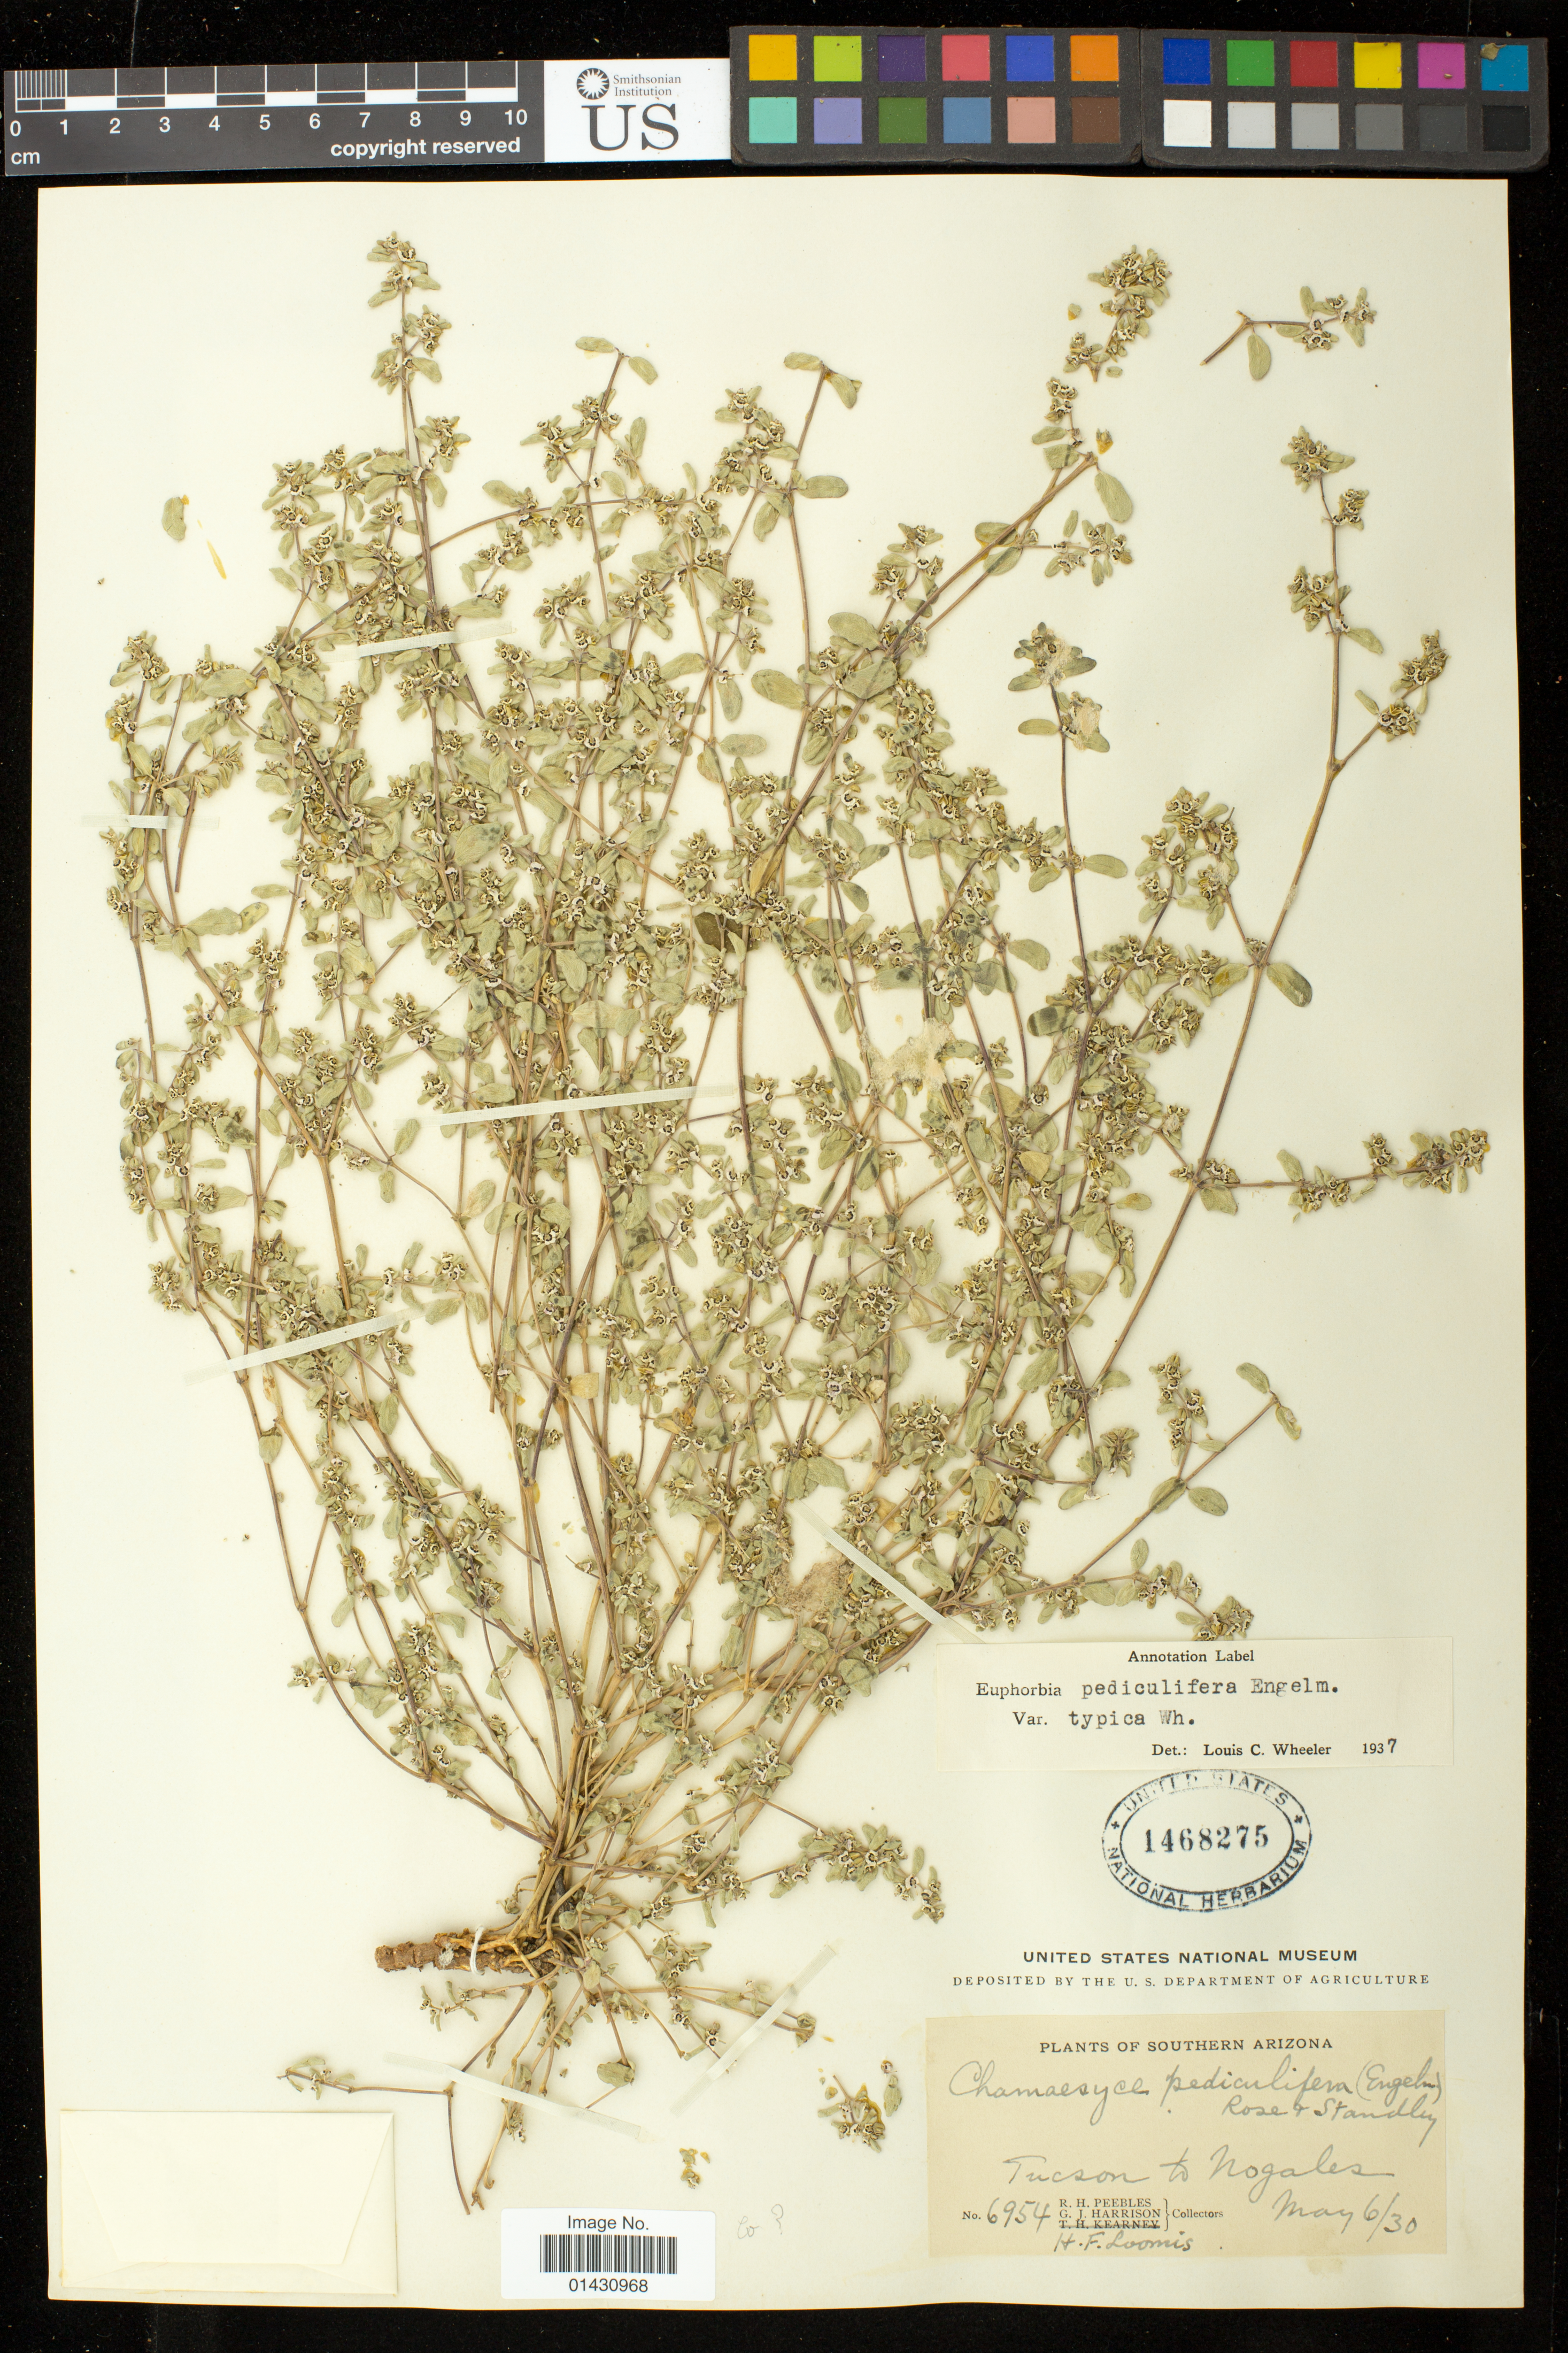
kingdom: Plantae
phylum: Tracheophyta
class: Magnoliopsida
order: Malpighiales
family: Euphorbiaceae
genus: Euphorbia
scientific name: Euphorbia pediculifera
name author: Engelm.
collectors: R. H. Peebles, G. J. Harrison & H. F. Loomis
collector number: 6954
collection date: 1930-05-06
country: United States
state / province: Arizona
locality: Tucson to Nogales.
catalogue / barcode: US 1468275